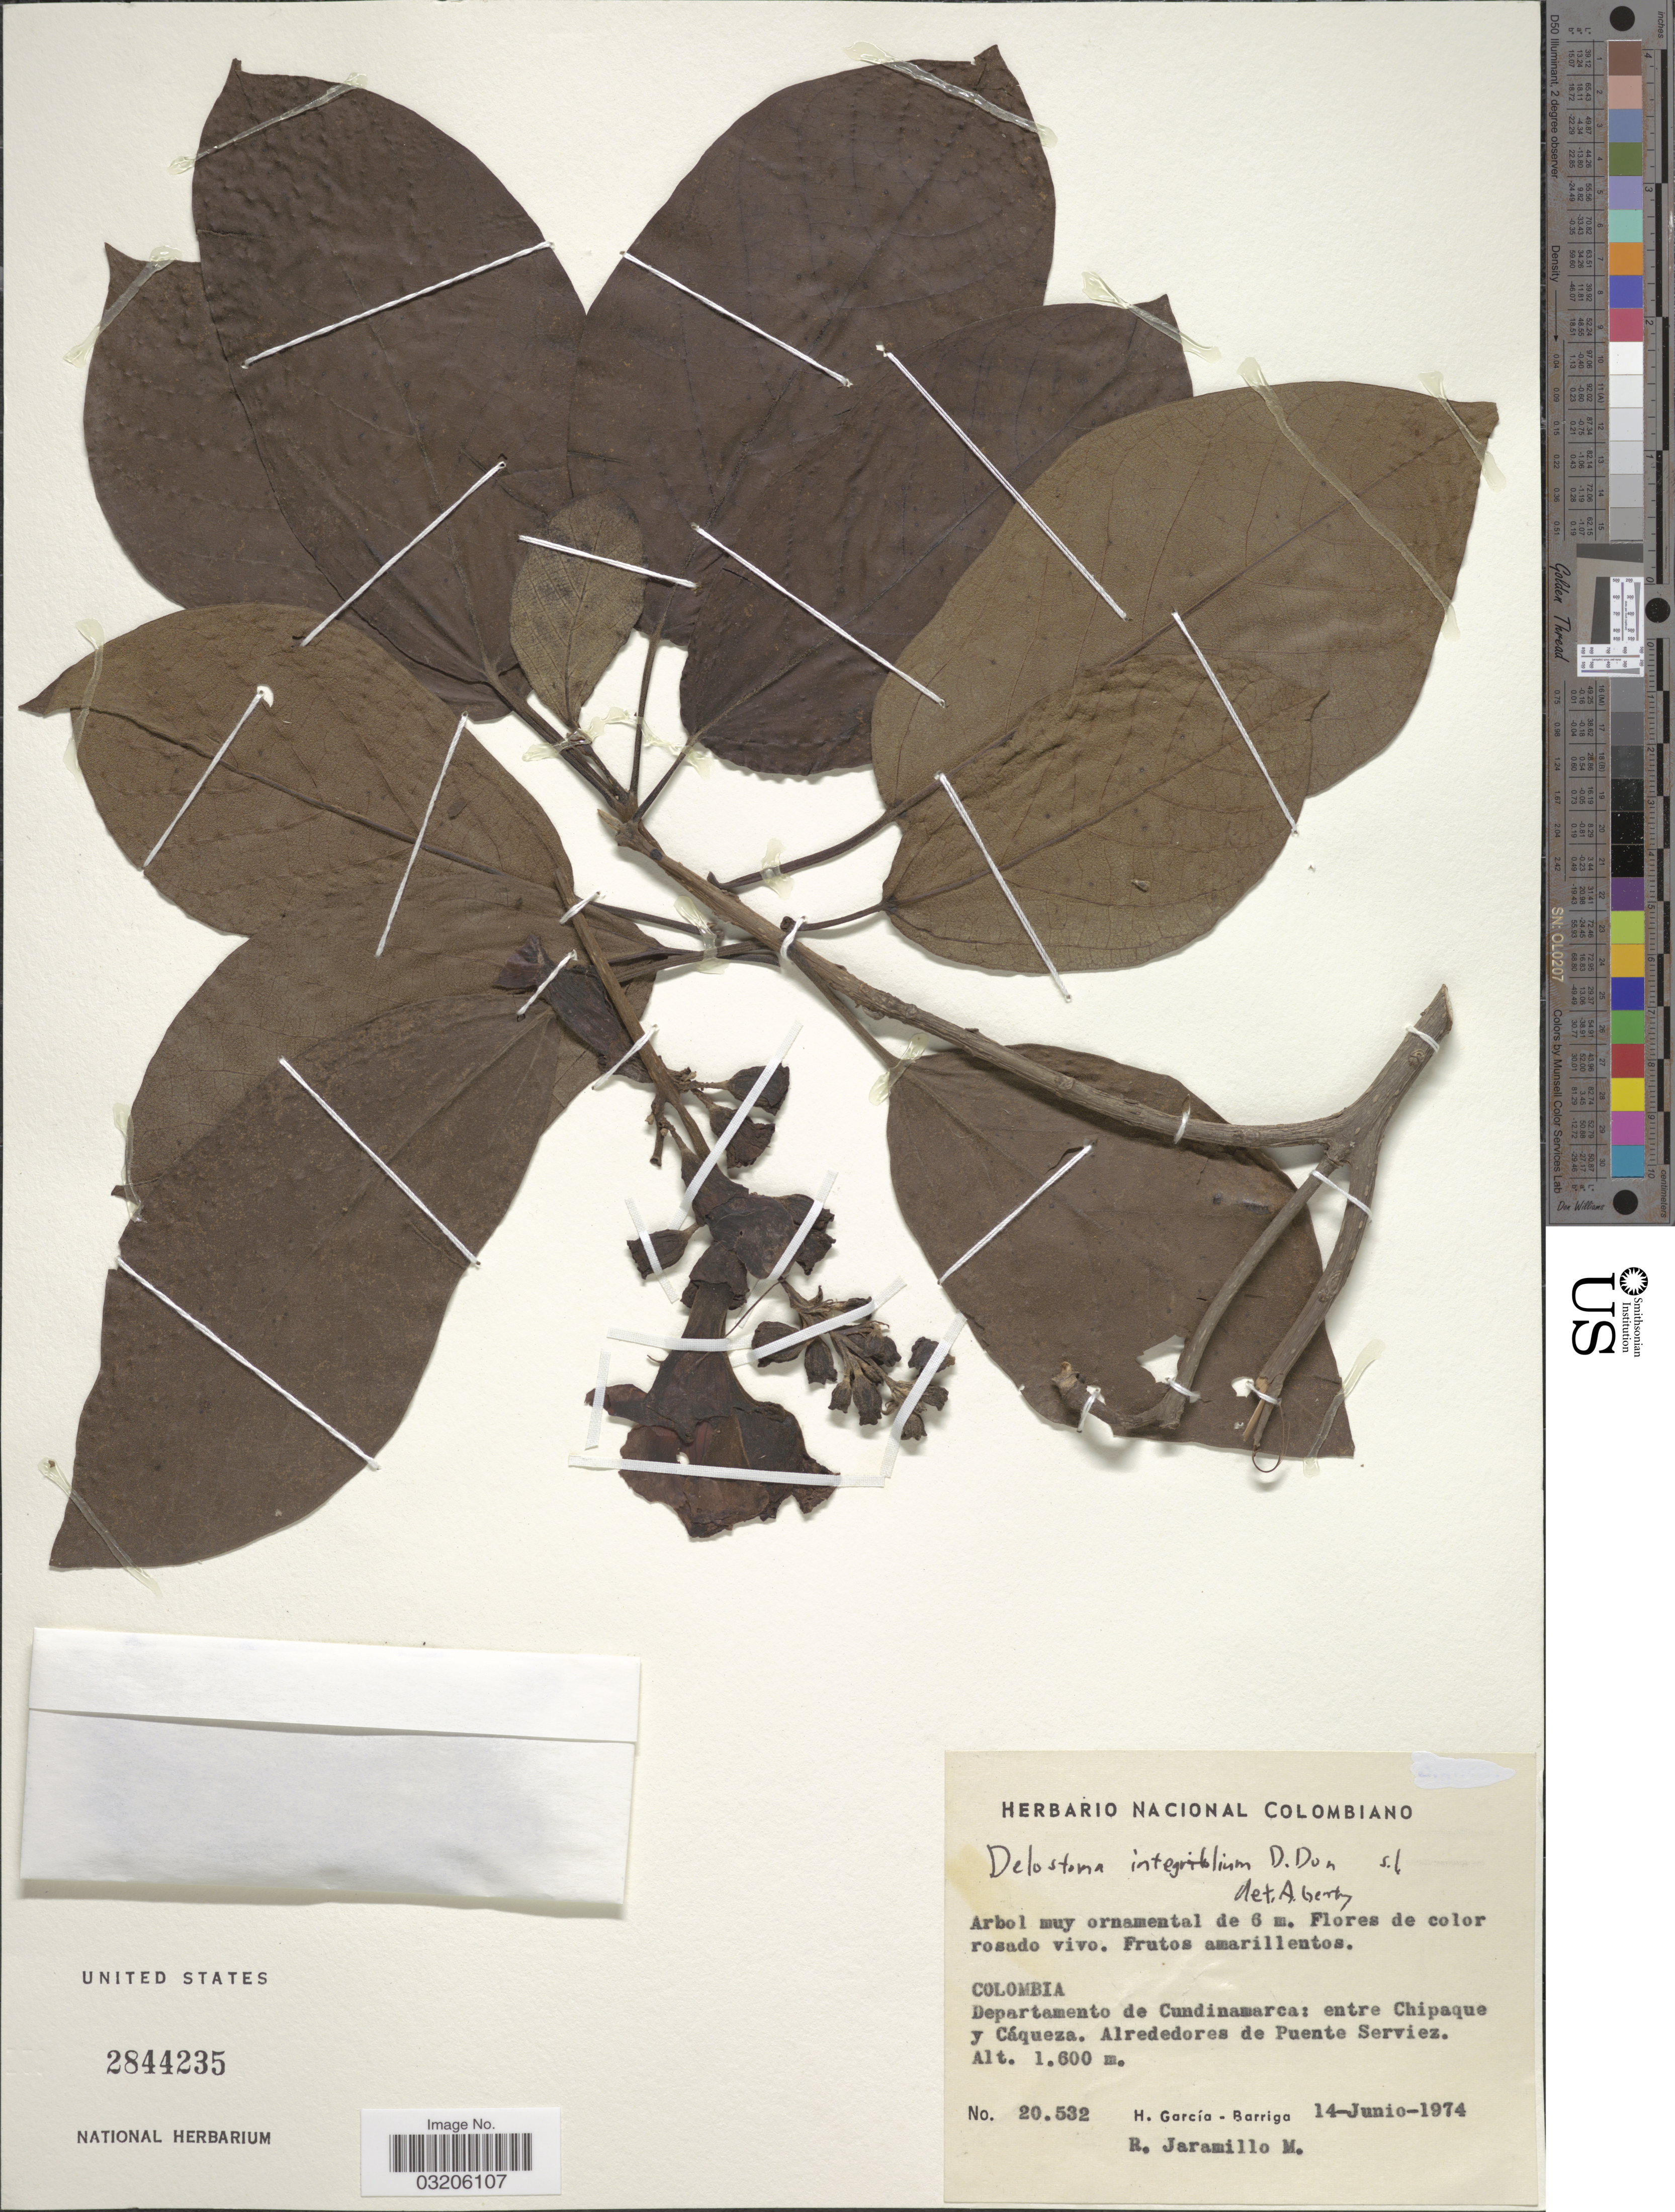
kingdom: Plantae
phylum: Tracheophyta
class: Magnoliopsida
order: Lamiales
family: Bignoniaceae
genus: Delostoma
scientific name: Delostoma integrifolium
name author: D. Don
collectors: H. García Barriga & R. Jaramillo M.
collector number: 20532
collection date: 1974-06-14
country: Colombia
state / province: Cundinamarca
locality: Departamento de Cundinamarca: entre Chipaque y Cáqueze. Alrededores de Puente Serviez.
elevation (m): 1600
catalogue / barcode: US 2844235